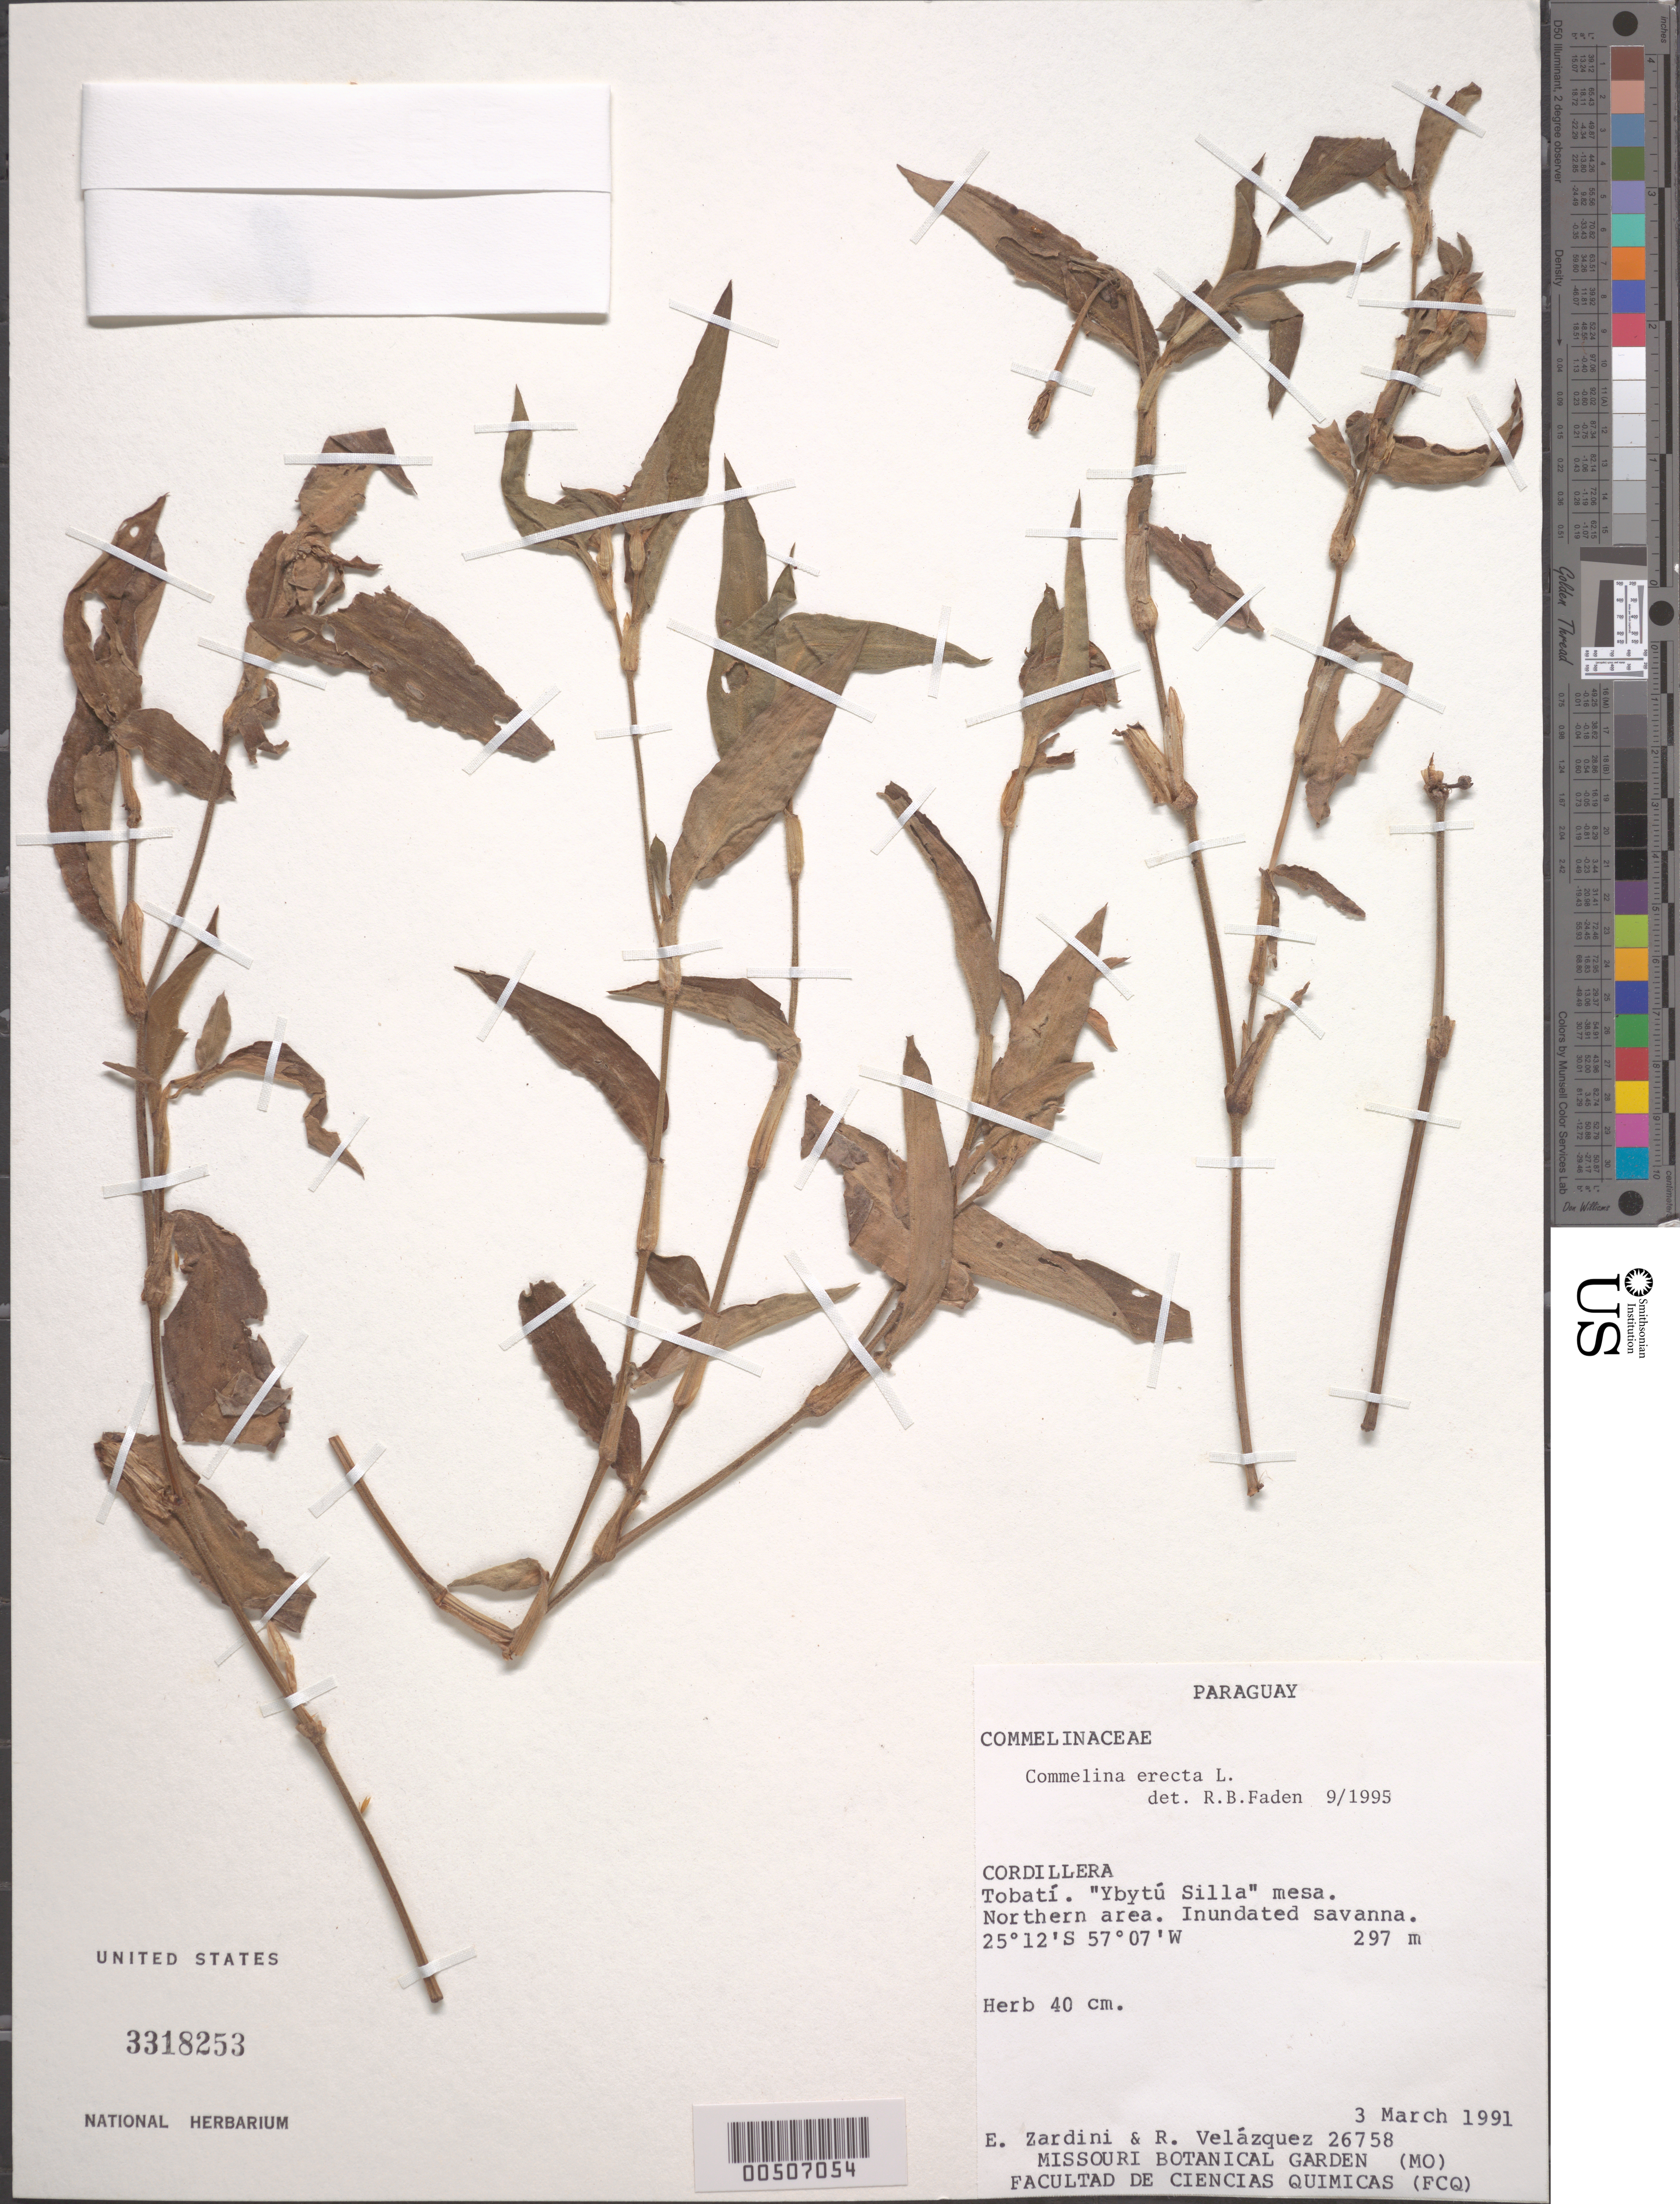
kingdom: Plantae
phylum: Tracheophyta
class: Liliopsida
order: Commelinales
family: Commelinaceae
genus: Commelina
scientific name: Commelina erecta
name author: L.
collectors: E. M. Zardini & R. Velasquez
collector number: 26758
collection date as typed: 03 Mar 1991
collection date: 1991-03-03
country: Paraguay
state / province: Cordillera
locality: Tobati, ybytu silla mesa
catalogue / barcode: US 3318253